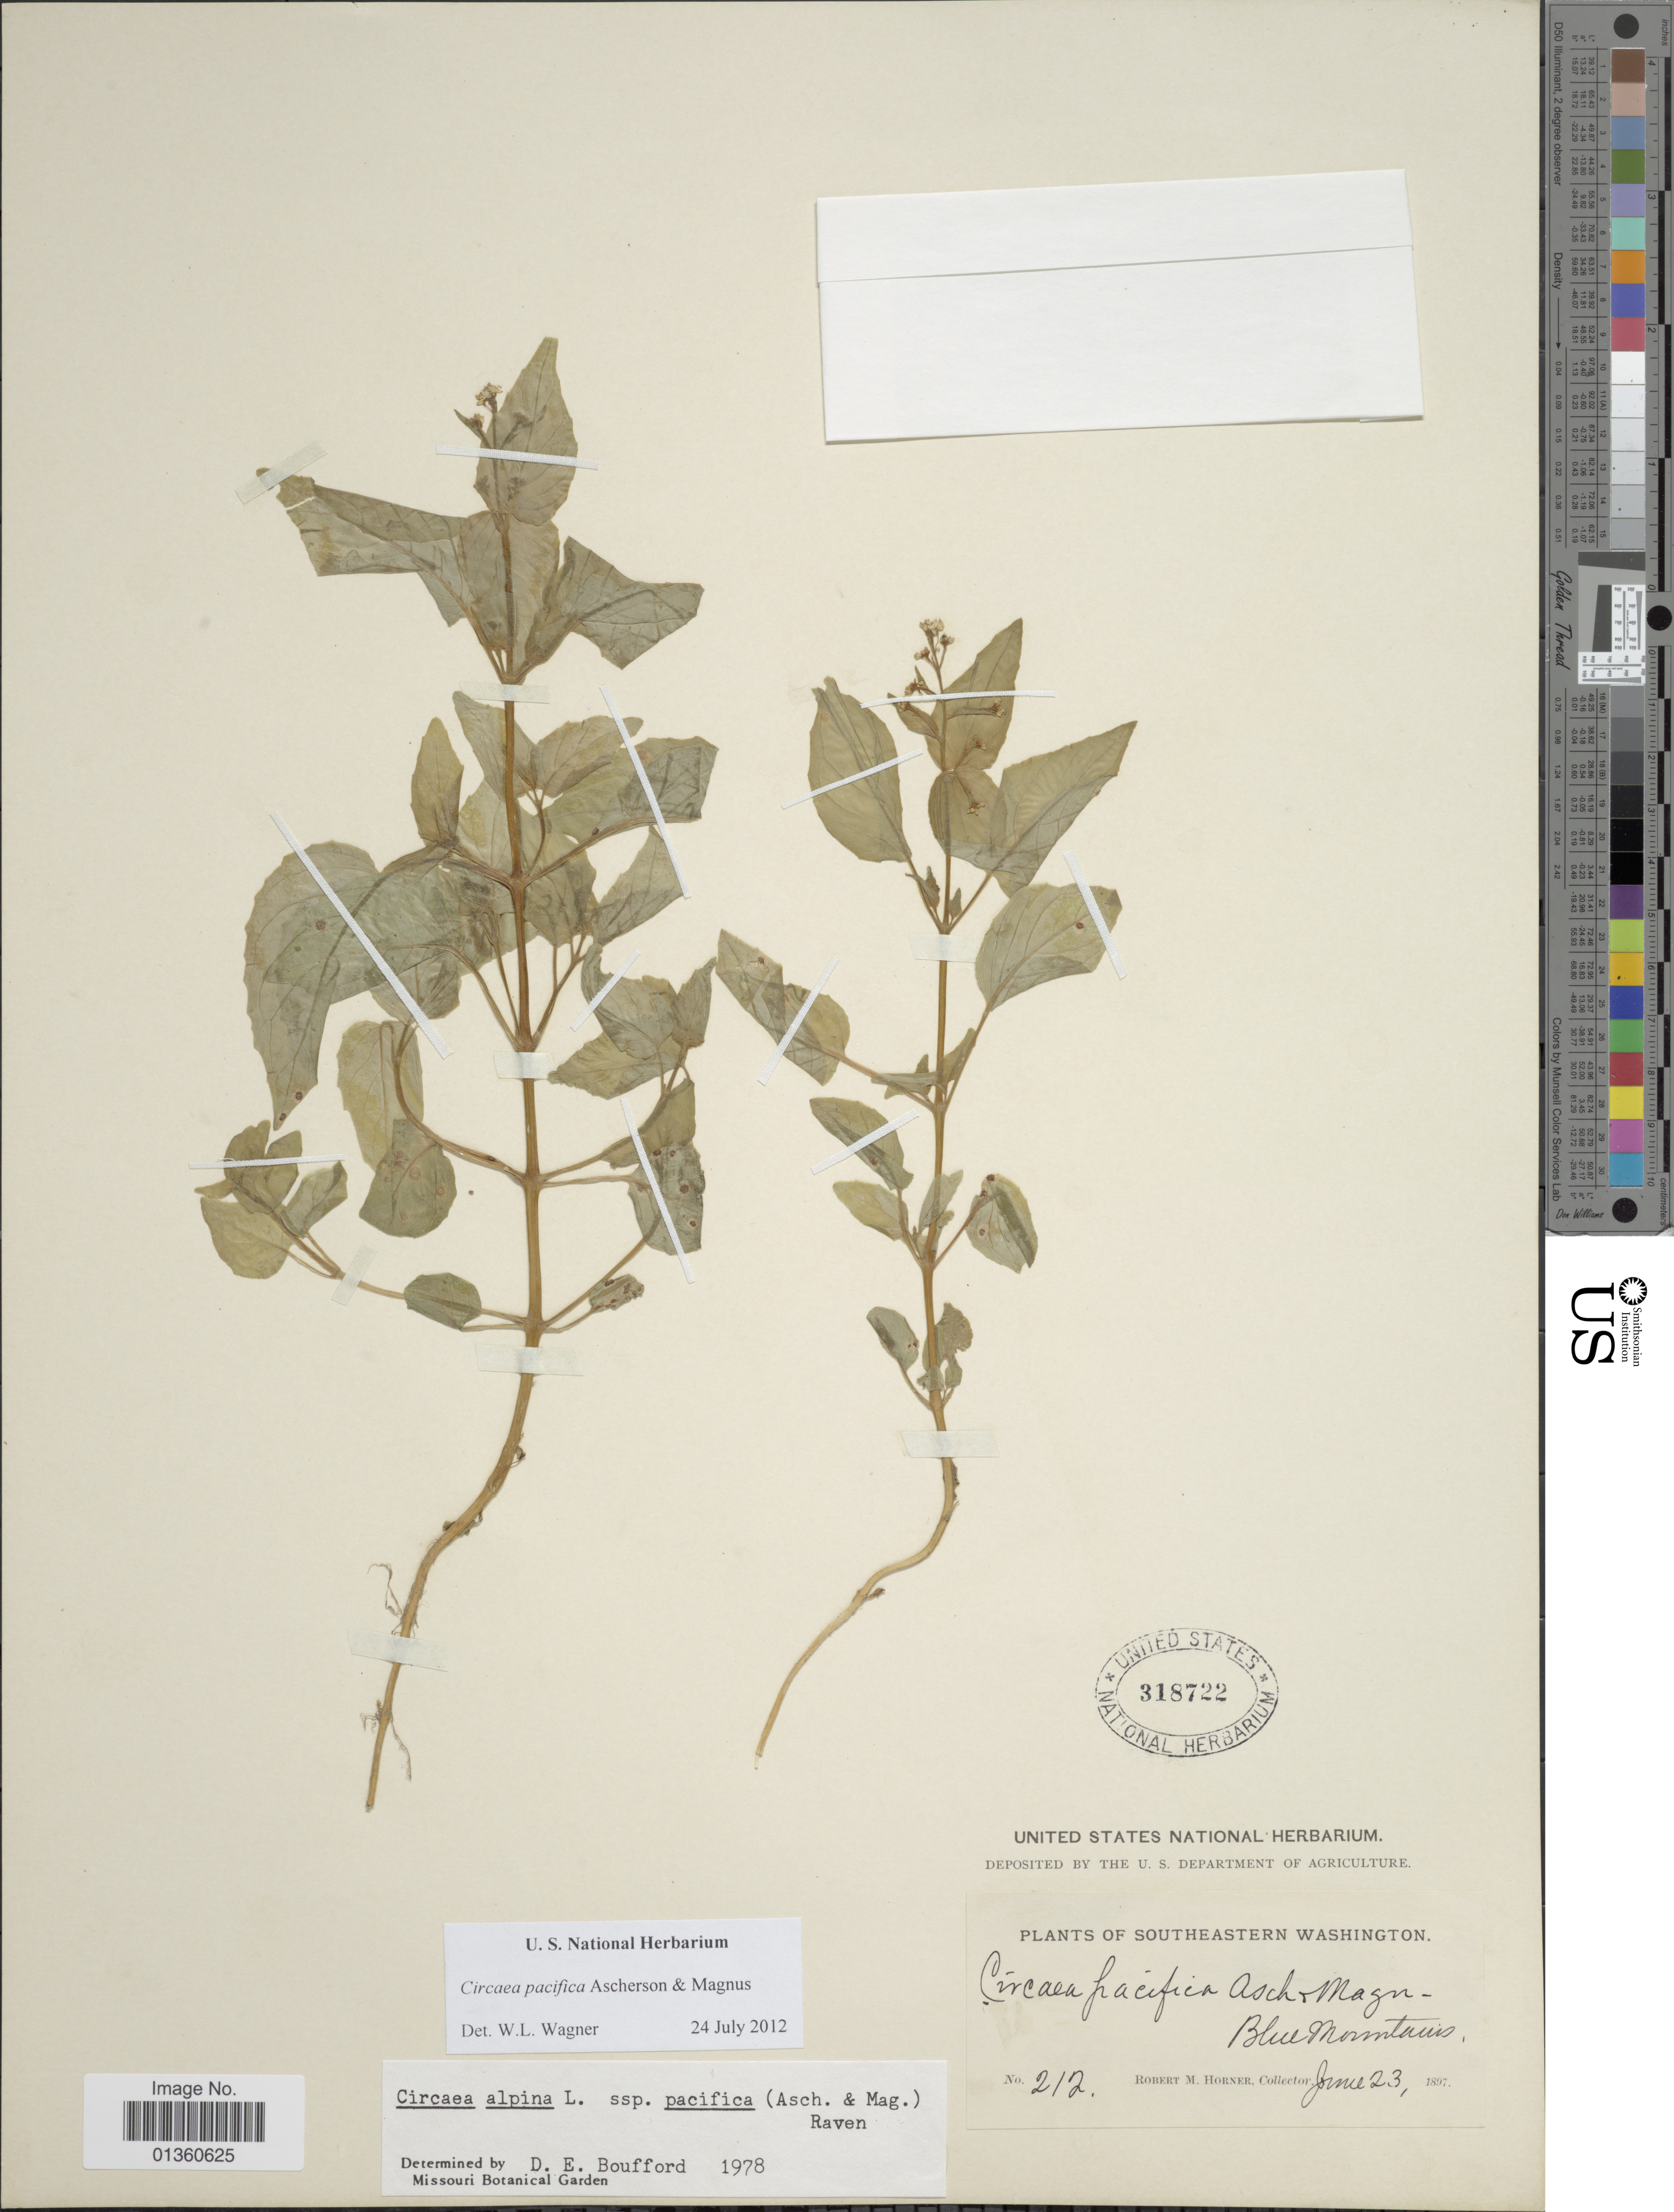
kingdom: Plantae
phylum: Tracheophyta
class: Magnoliopsida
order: Myrtales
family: Onagraceae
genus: Circaea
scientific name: Circaea pacifica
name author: Asch. & Magnus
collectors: R. Horner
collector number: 212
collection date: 1897-06-23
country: United States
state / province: Washington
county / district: Clallam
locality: Southeastern Washington. Blue Mountains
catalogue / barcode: US 318722